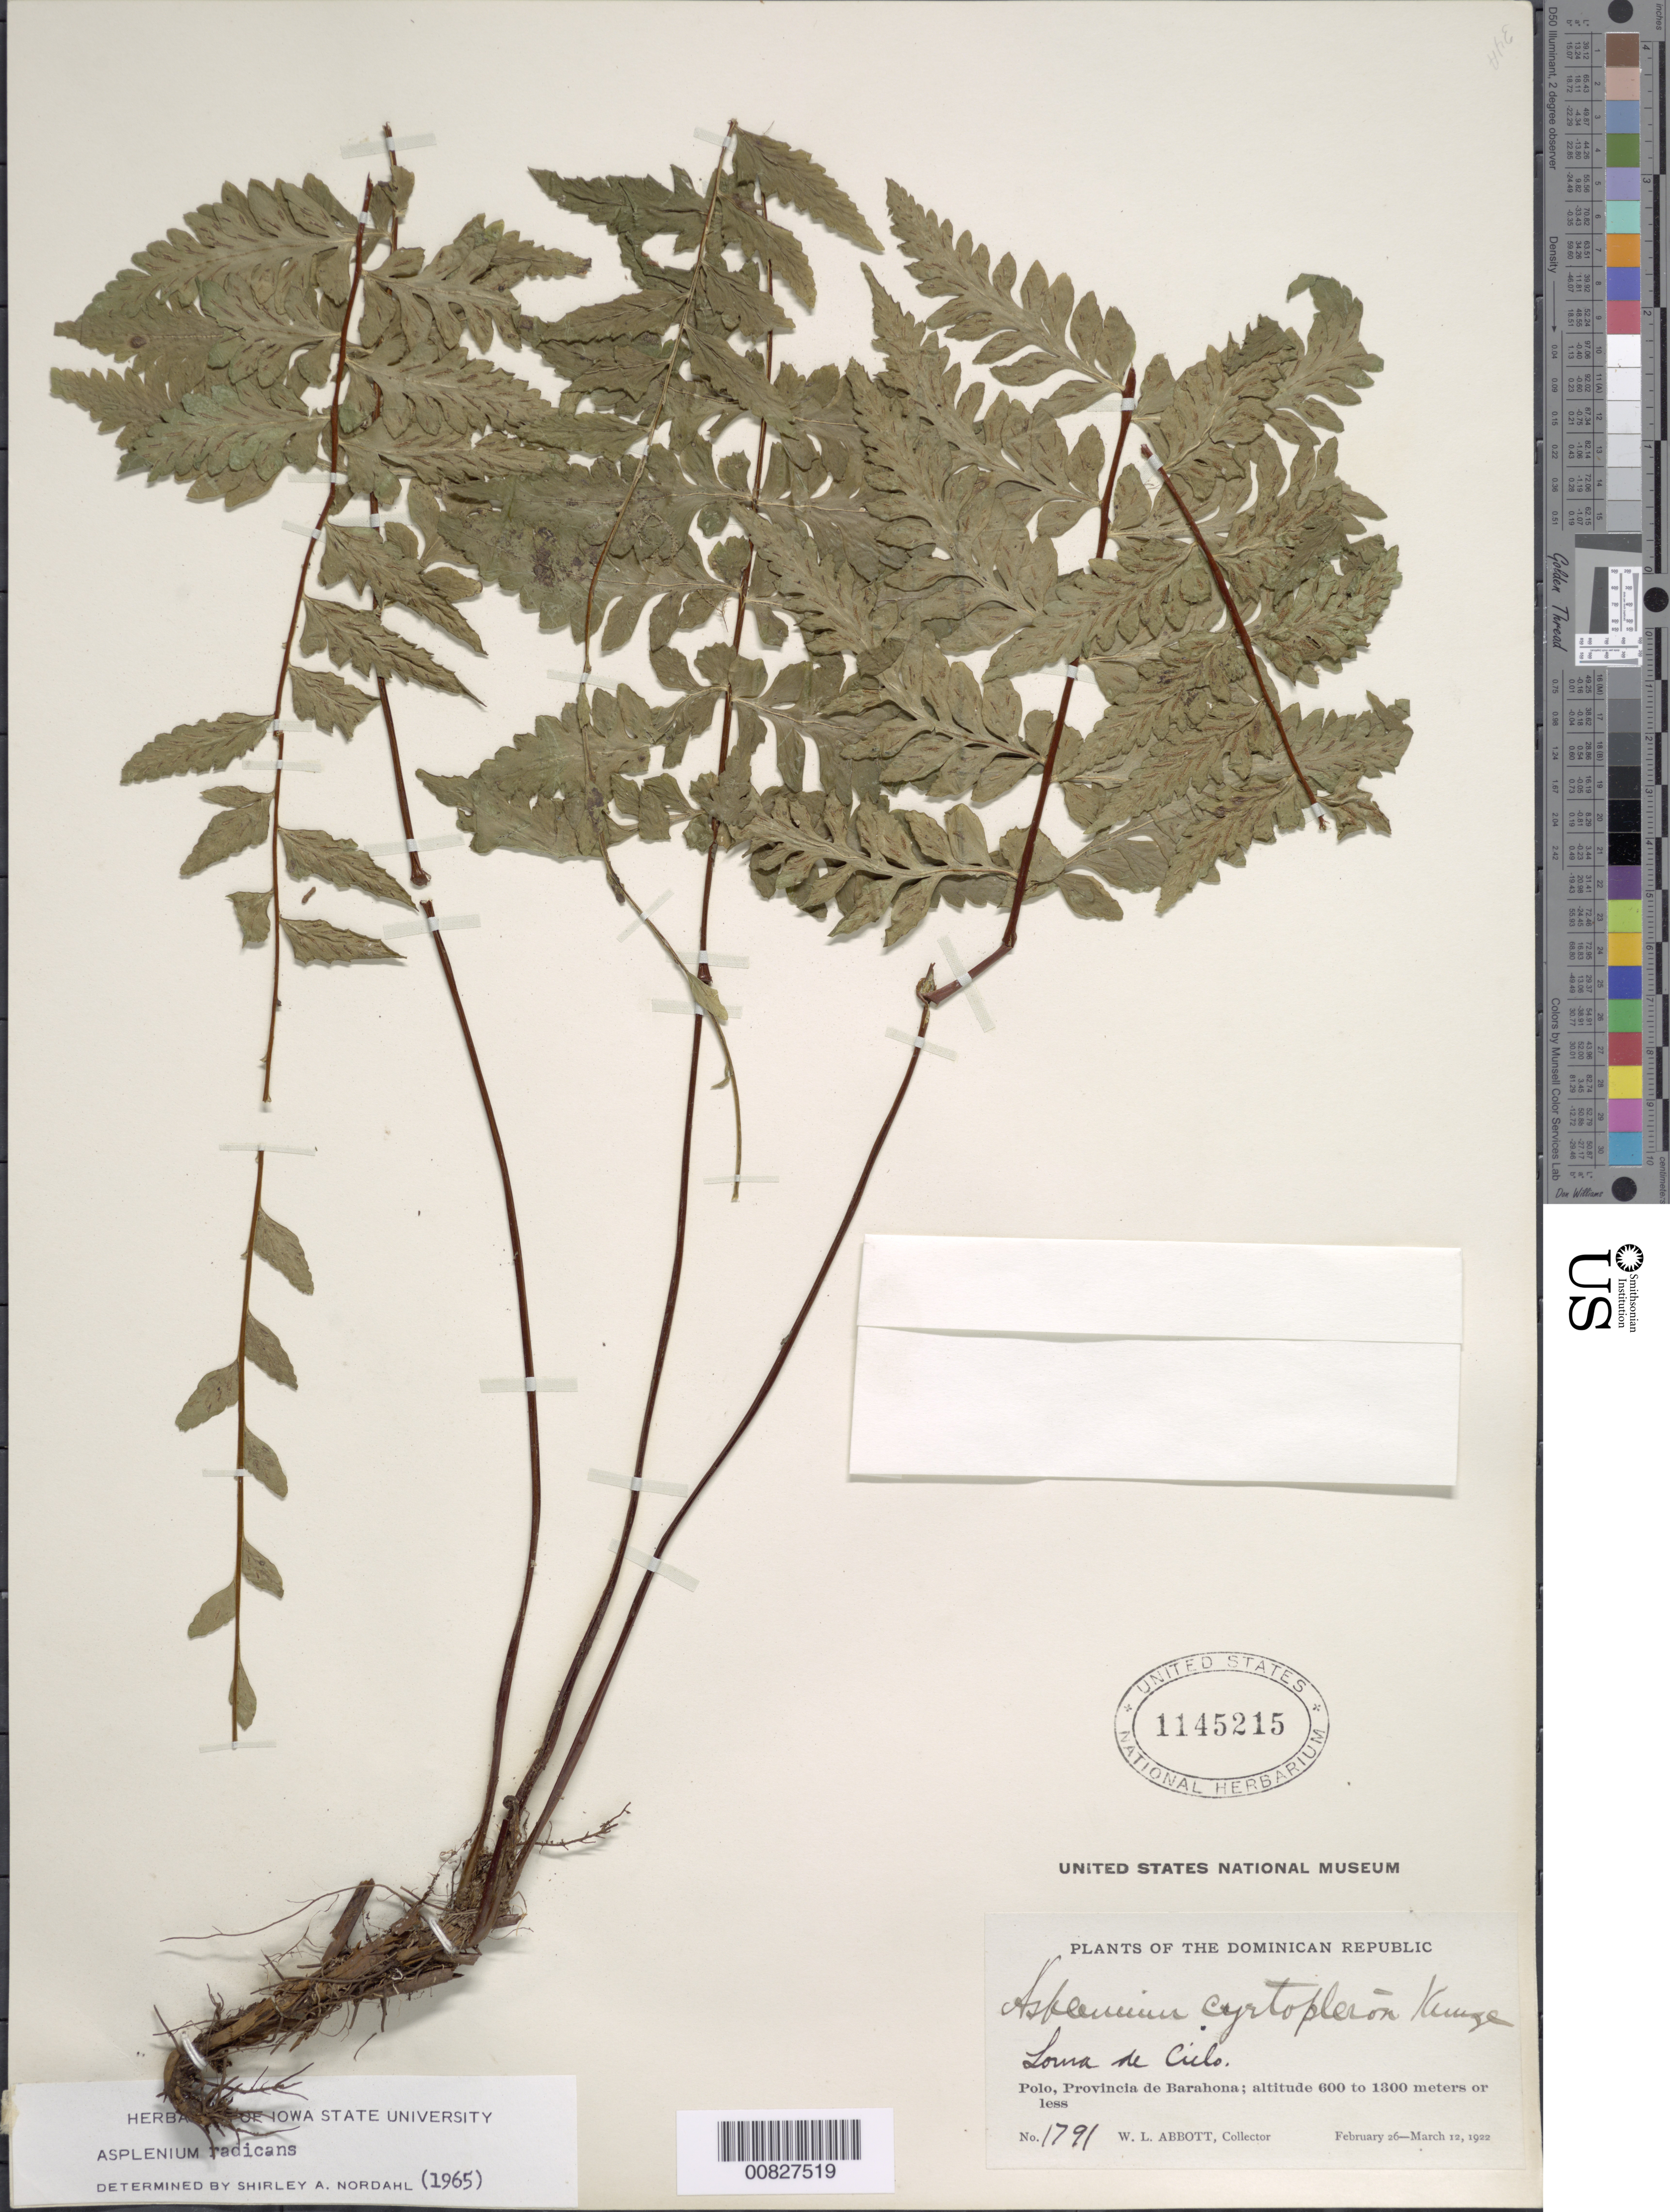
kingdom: Plantae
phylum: Tracheophyta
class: Polypodiopsida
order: Polypodiales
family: Aspleniaceae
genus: Asplenium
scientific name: Asplenium radicans var. alloeopteron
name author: (Kunze ex Klotzsch) Lellinger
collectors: W. L. Abbott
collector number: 1791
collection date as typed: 26 Feb 1922 to 12 Mar 1922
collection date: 1922-02-26/1922-03-12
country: Dominican Republic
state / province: Barahona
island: Hispaniola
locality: Polo, Loma de Cielo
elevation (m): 600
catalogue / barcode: US 1145215